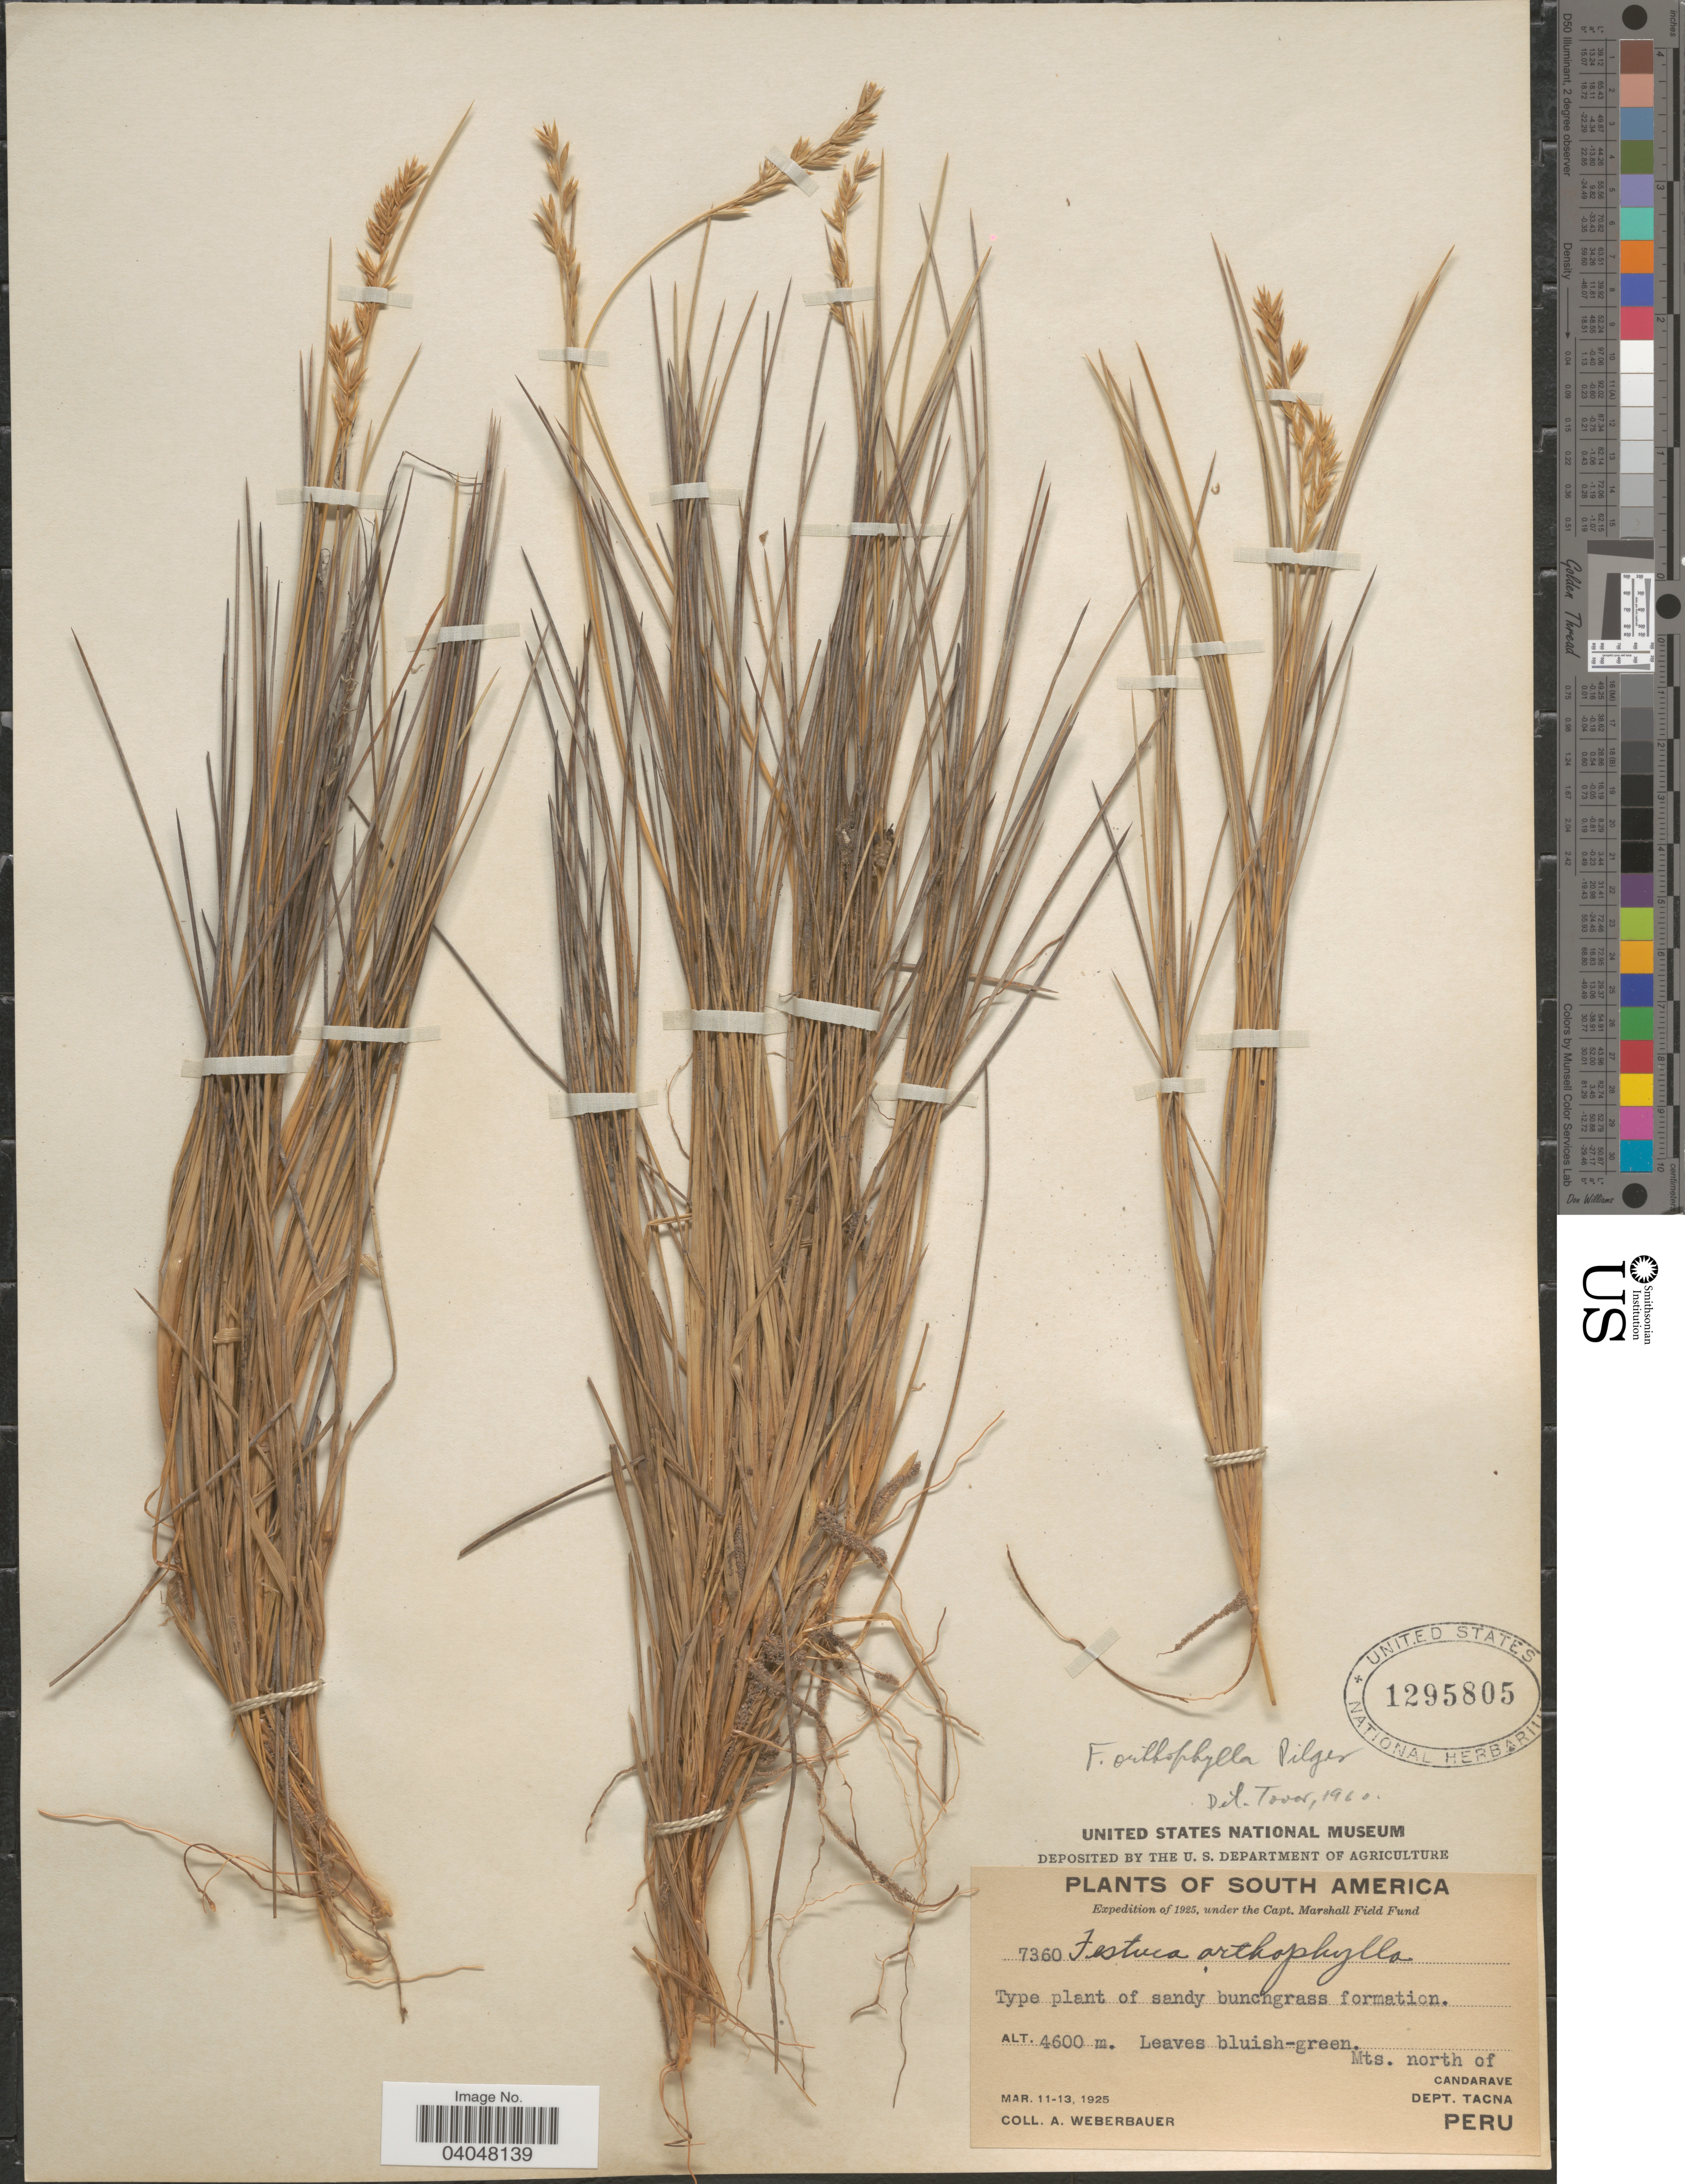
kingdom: Plantae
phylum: Tracheophyta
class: Liliopsida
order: Poales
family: Poaceae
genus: Festuca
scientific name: Festuca orthophylla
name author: Pilg.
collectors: A. Weberbauer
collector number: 7360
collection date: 1925-03-11/1925-03-13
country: Peru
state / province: Tacna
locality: Mts. north of Candarave. Dept. Tacna.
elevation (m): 4600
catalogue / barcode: US 1295805